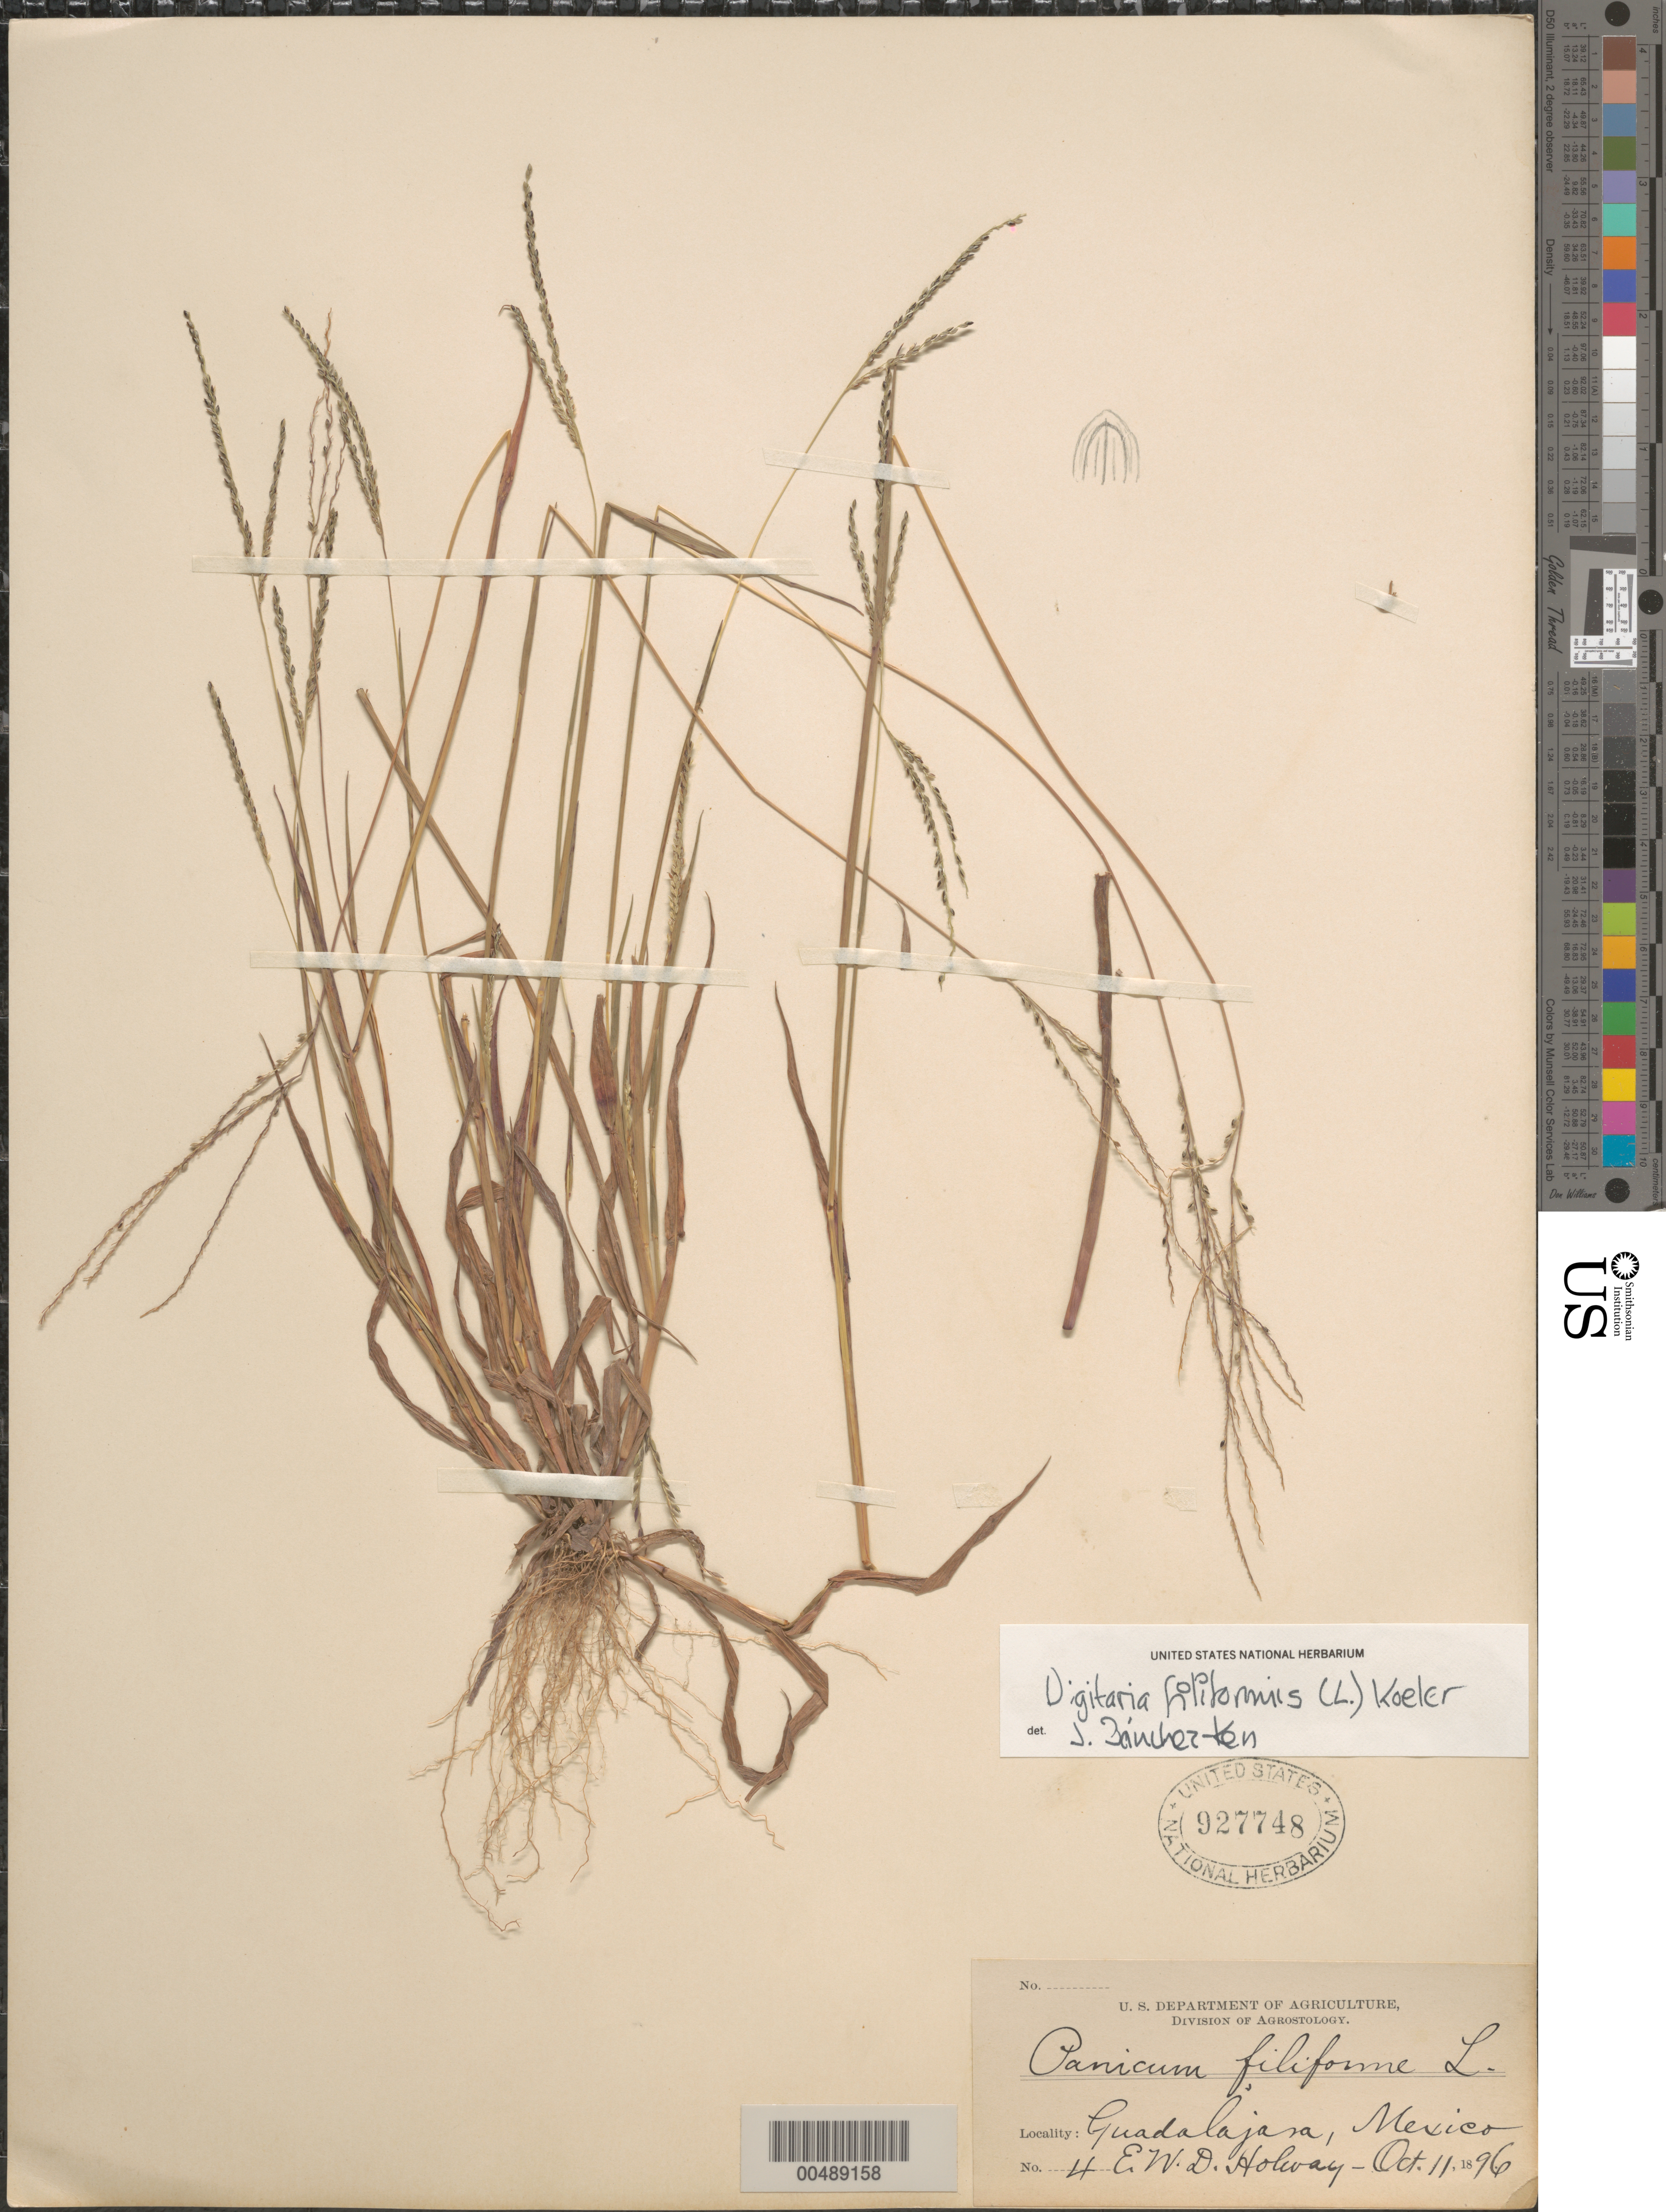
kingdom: Plantae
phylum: Tracheophyta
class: Liliopsida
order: Poales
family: Poaceae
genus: Digitaria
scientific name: Digitaria filiformis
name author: (L.) Koeler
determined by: Sánchez-Ken, J. G.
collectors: E. W. D. Holway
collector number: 4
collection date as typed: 11 Oct 1896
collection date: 1896-10-11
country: Mexico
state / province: Jalisco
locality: Guadalajara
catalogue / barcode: US 927748